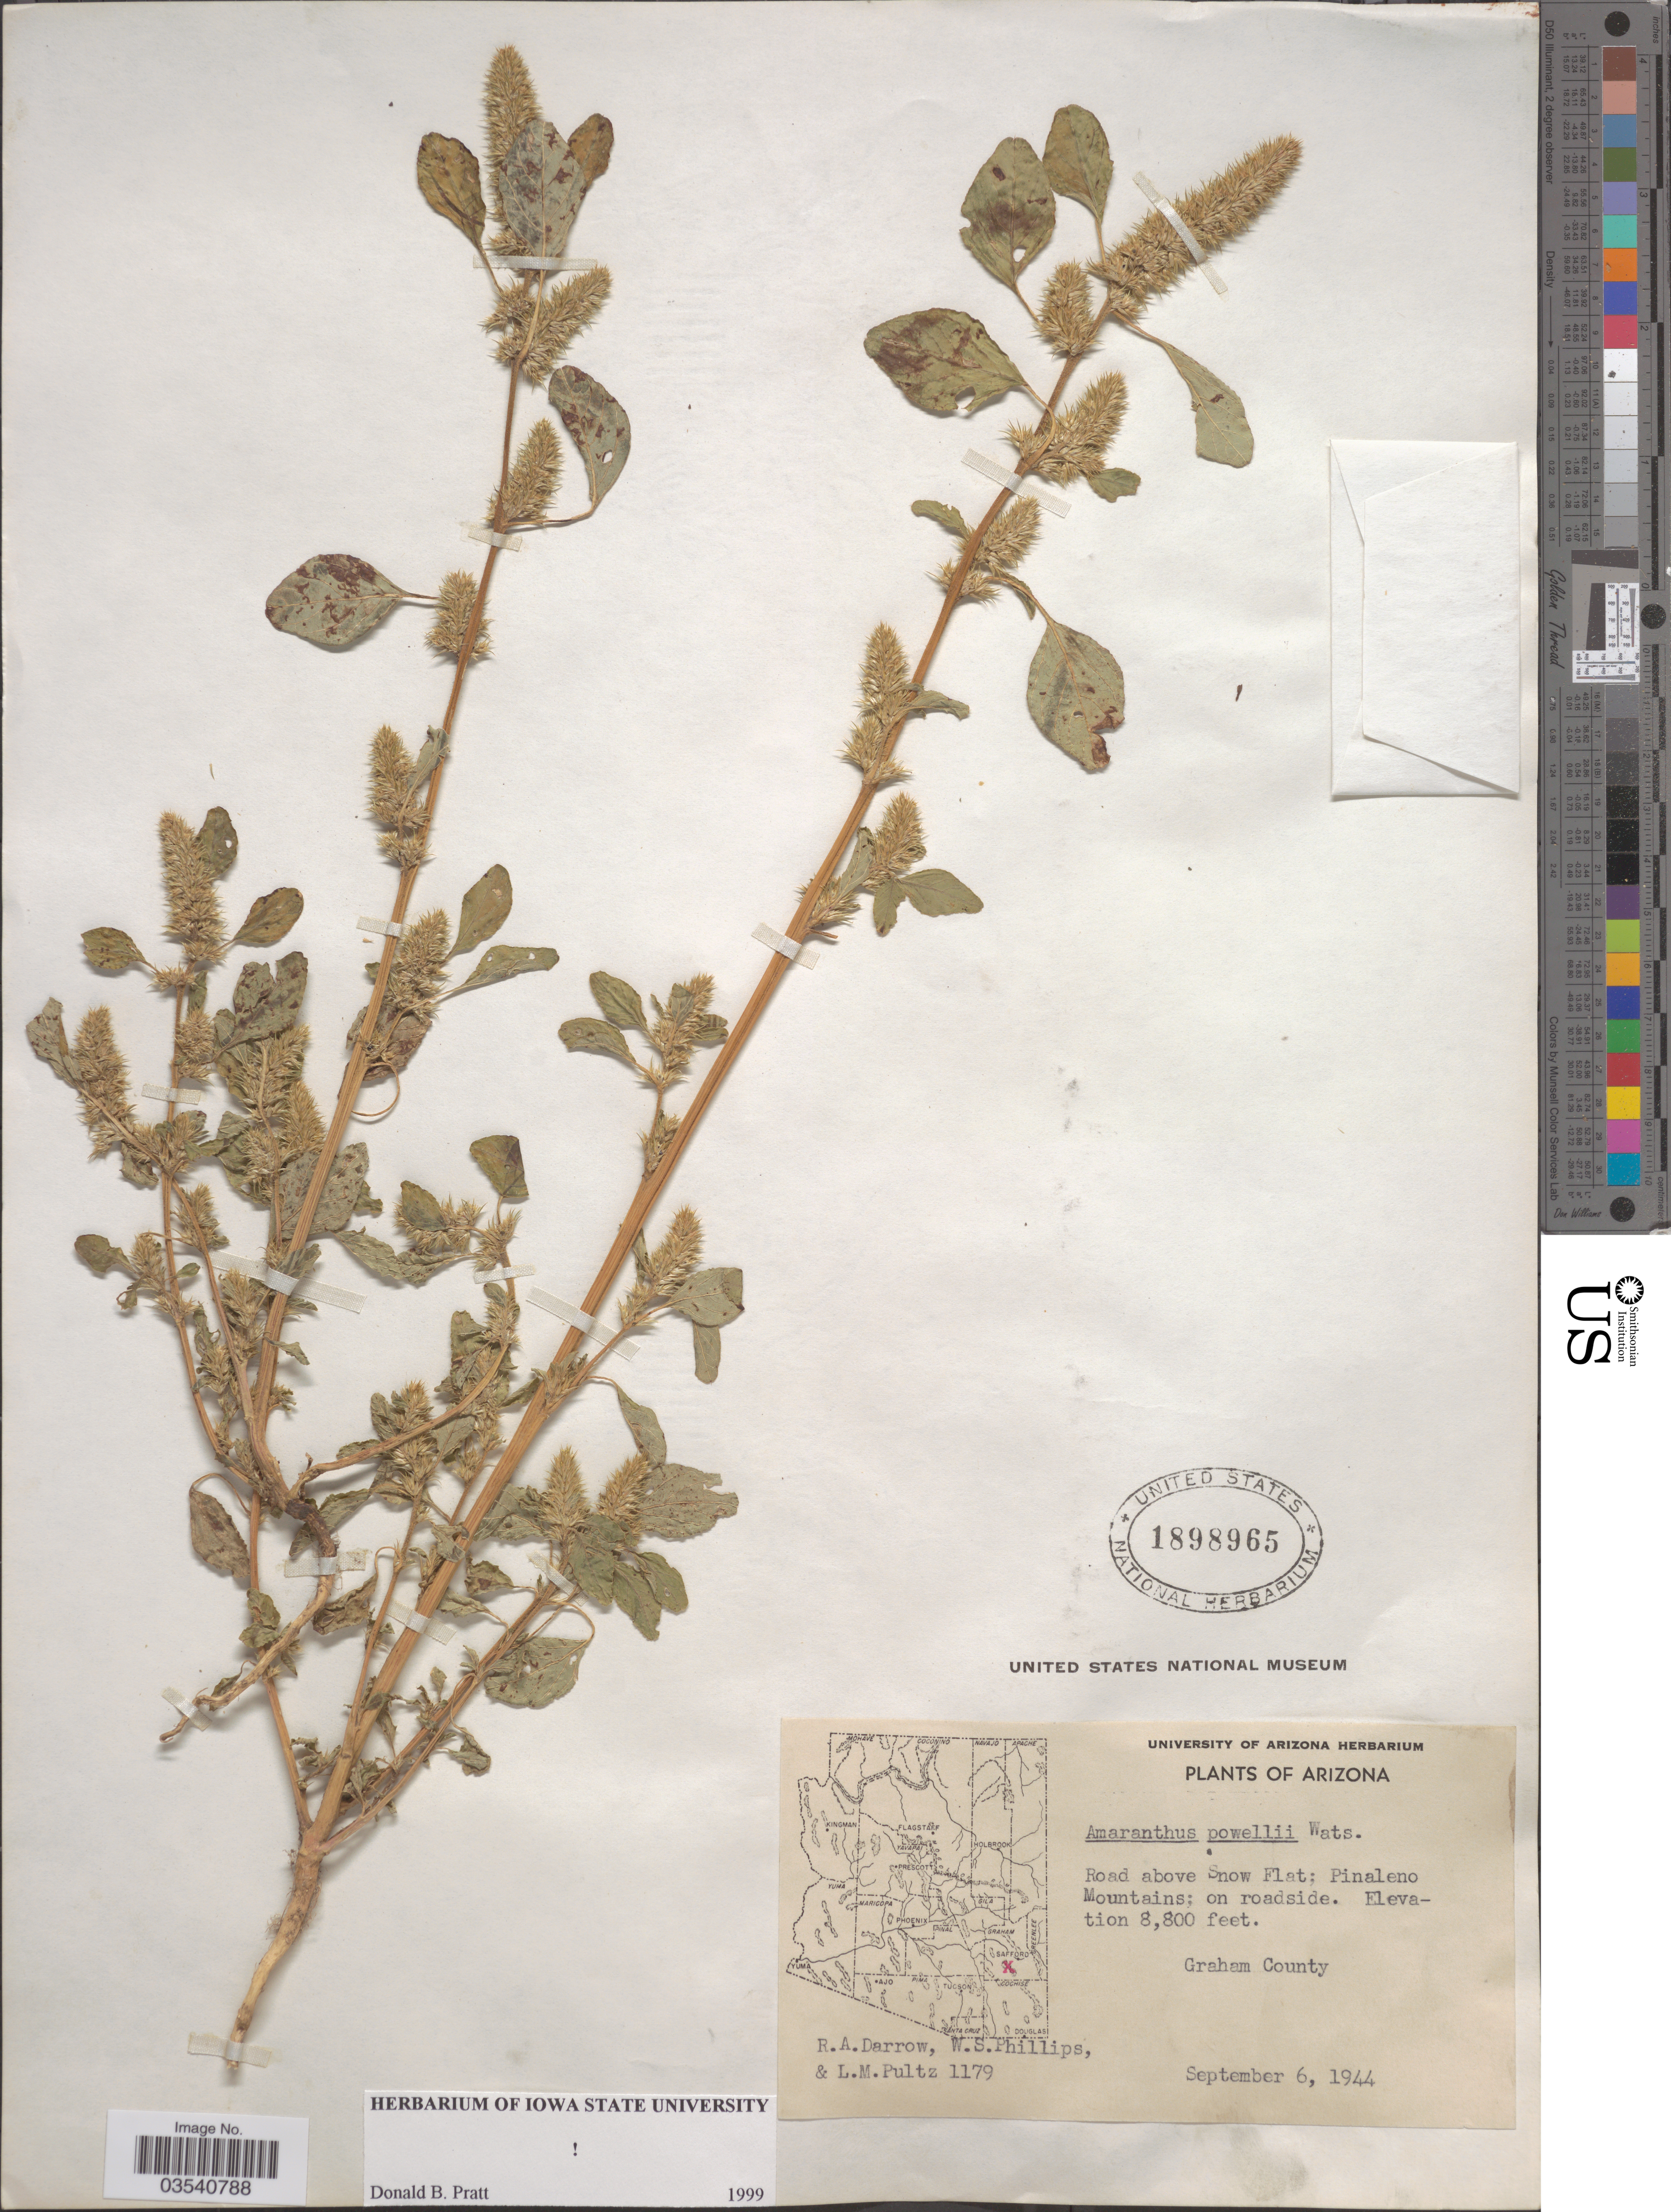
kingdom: Plantae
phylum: Tracheophyta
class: Magnoliopsida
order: Caryophyllales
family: Amaranthaceae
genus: Amaranthus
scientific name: Amaranthus powellii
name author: S. Watson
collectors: R. A. Darrow, W. S. Phillips & L. Pultz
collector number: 1179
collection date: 1944-09-06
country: United States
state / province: Arizona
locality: Road above Snow Flat; Pinaleno Mountains; on roadside. Graham County.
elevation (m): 2682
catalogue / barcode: US 1898965